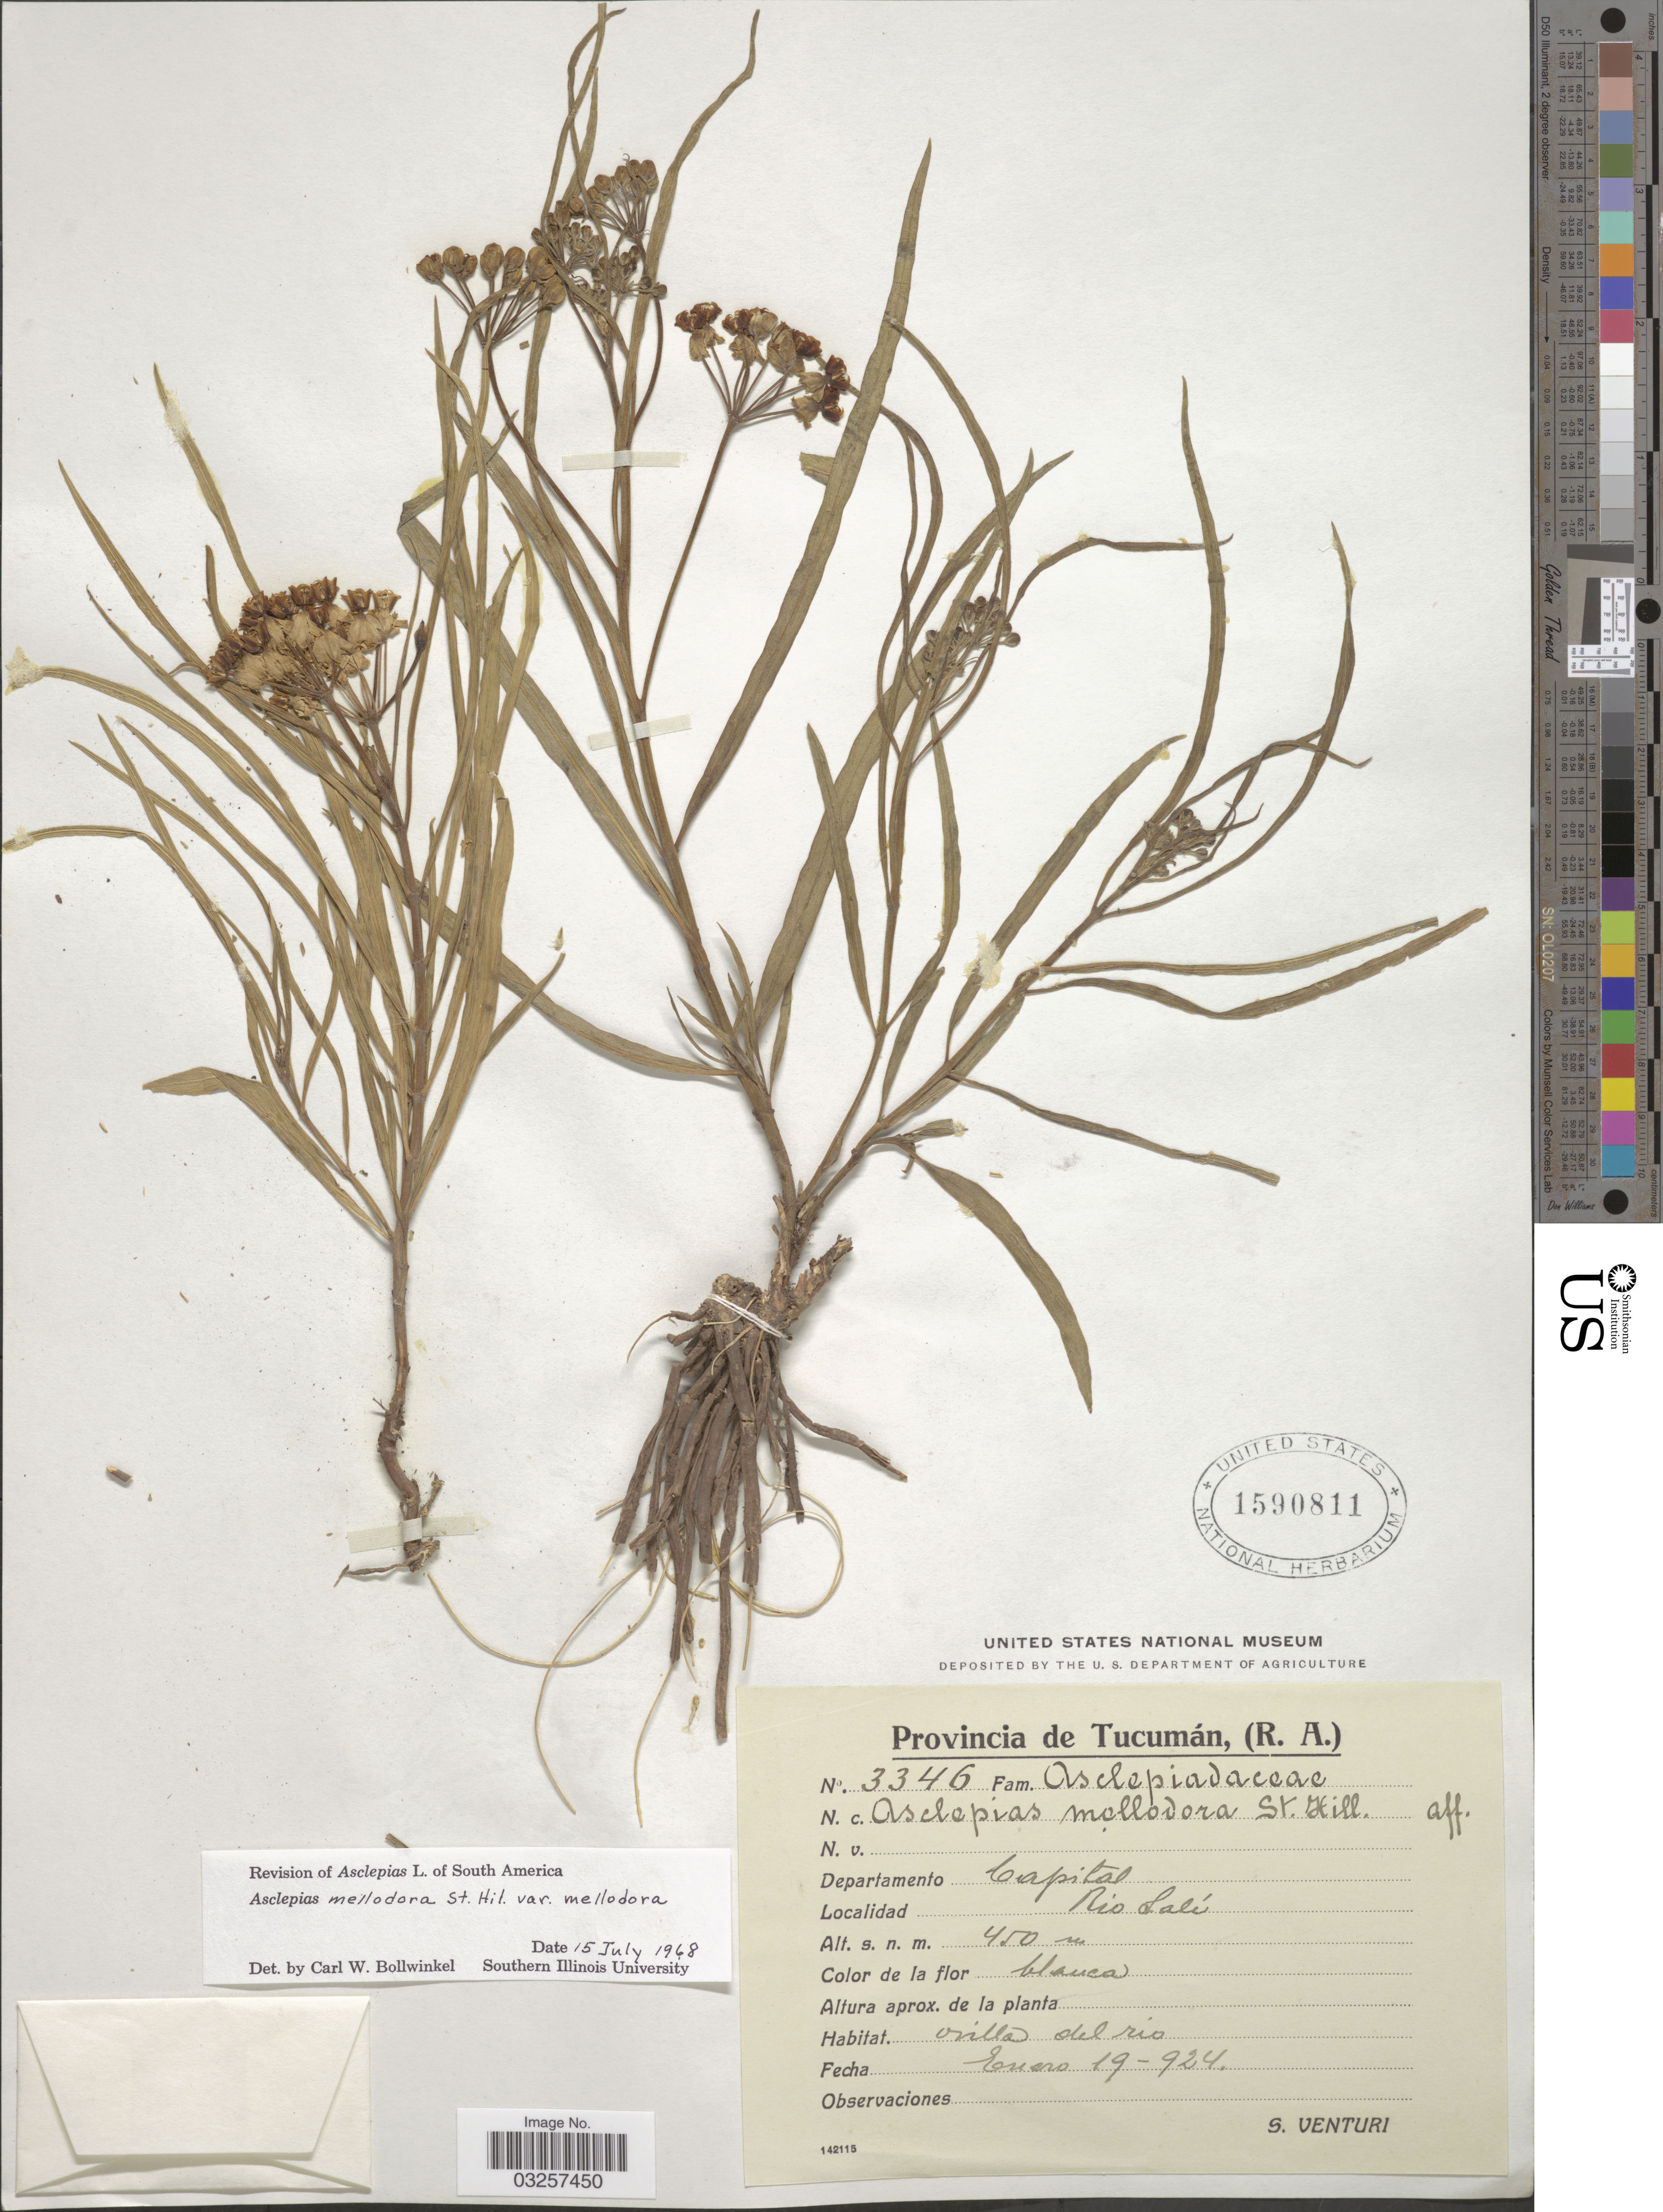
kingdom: Plantae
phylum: Tracheophyta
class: Magnoliopsida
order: Gentianales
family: Apocynaceae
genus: Asclepias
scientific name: Asclepias mellodora var. mellodora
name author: A. St.-Hil.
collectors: S. Venturi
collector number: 3346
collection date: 1924-01-19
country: Argentina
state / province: Tucuman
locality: Provincia de Tucumán. Departamento Capital. Rio Salí.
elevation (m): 450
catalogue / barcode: US 1590811